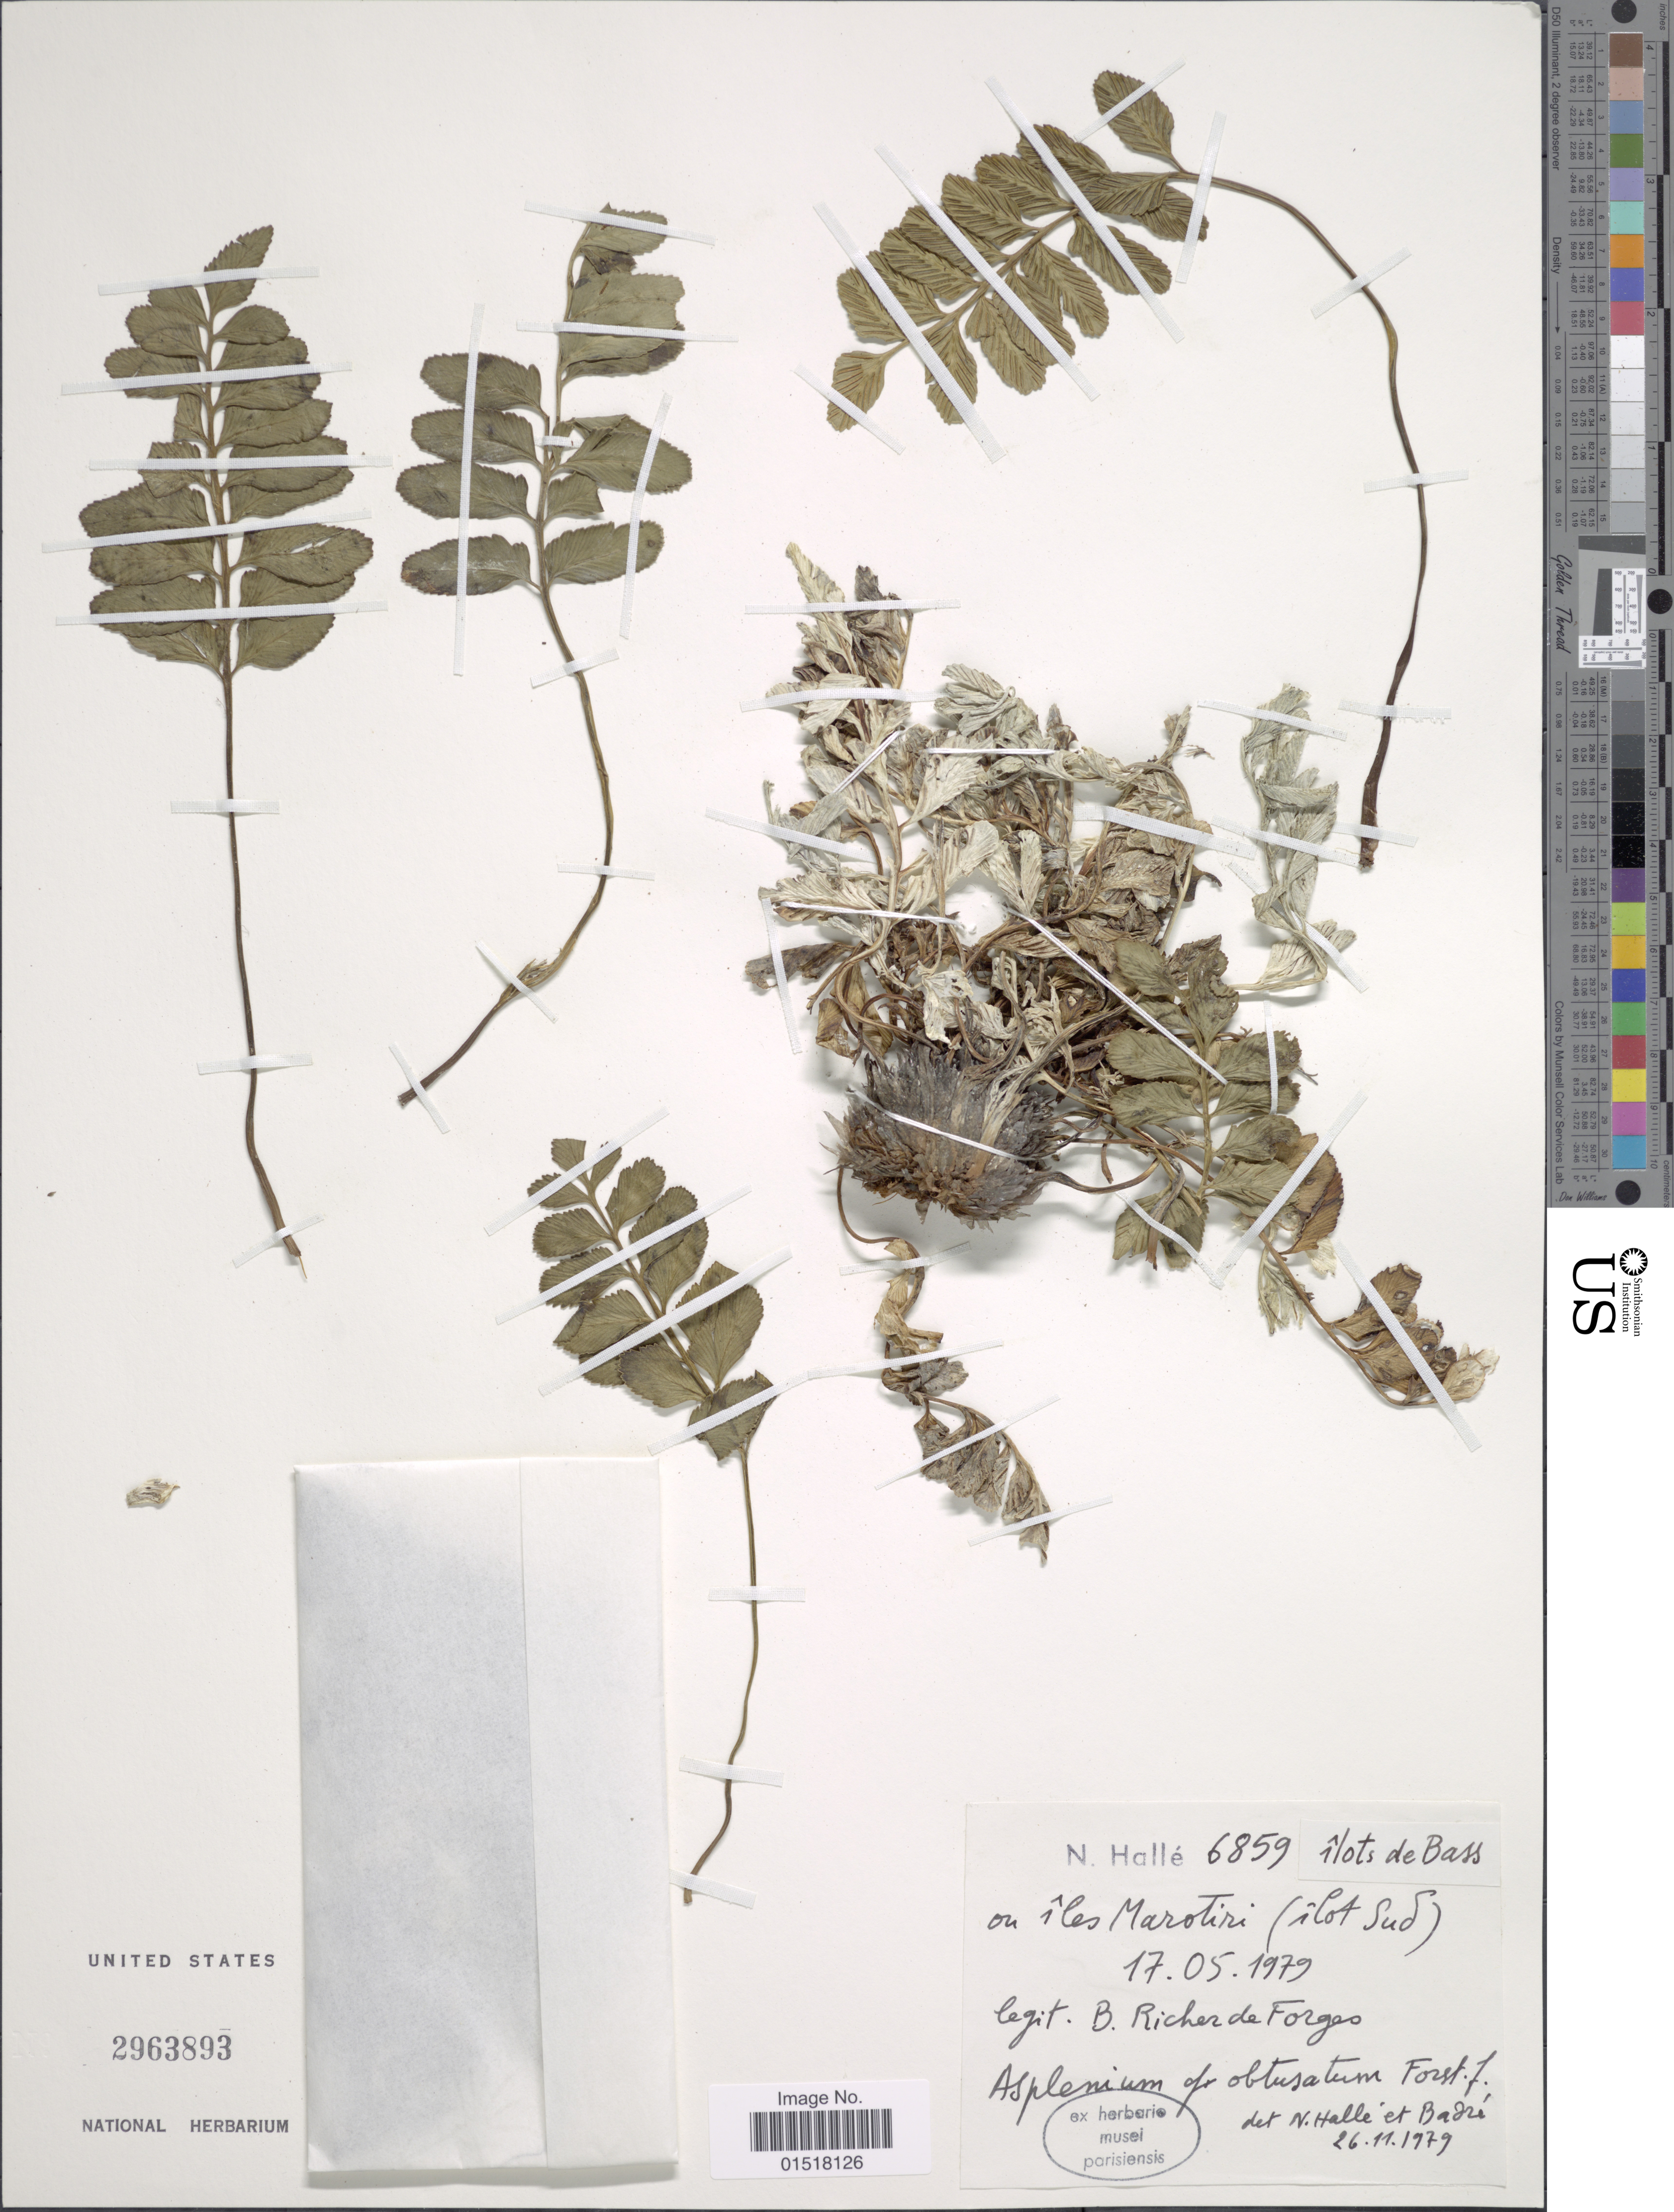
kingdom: Plantae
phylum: Tracheophyta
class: Polypodiopsida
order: Polypodiales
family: Aspleniaceae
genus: Asplenium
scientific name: Asplenium obtusatum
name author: G. Forst.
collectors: B. Forges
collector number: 6859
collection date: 1979-05-17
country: French Polynesia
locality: On îles Marotiri (îlot Sud).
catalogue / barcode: US 2963893